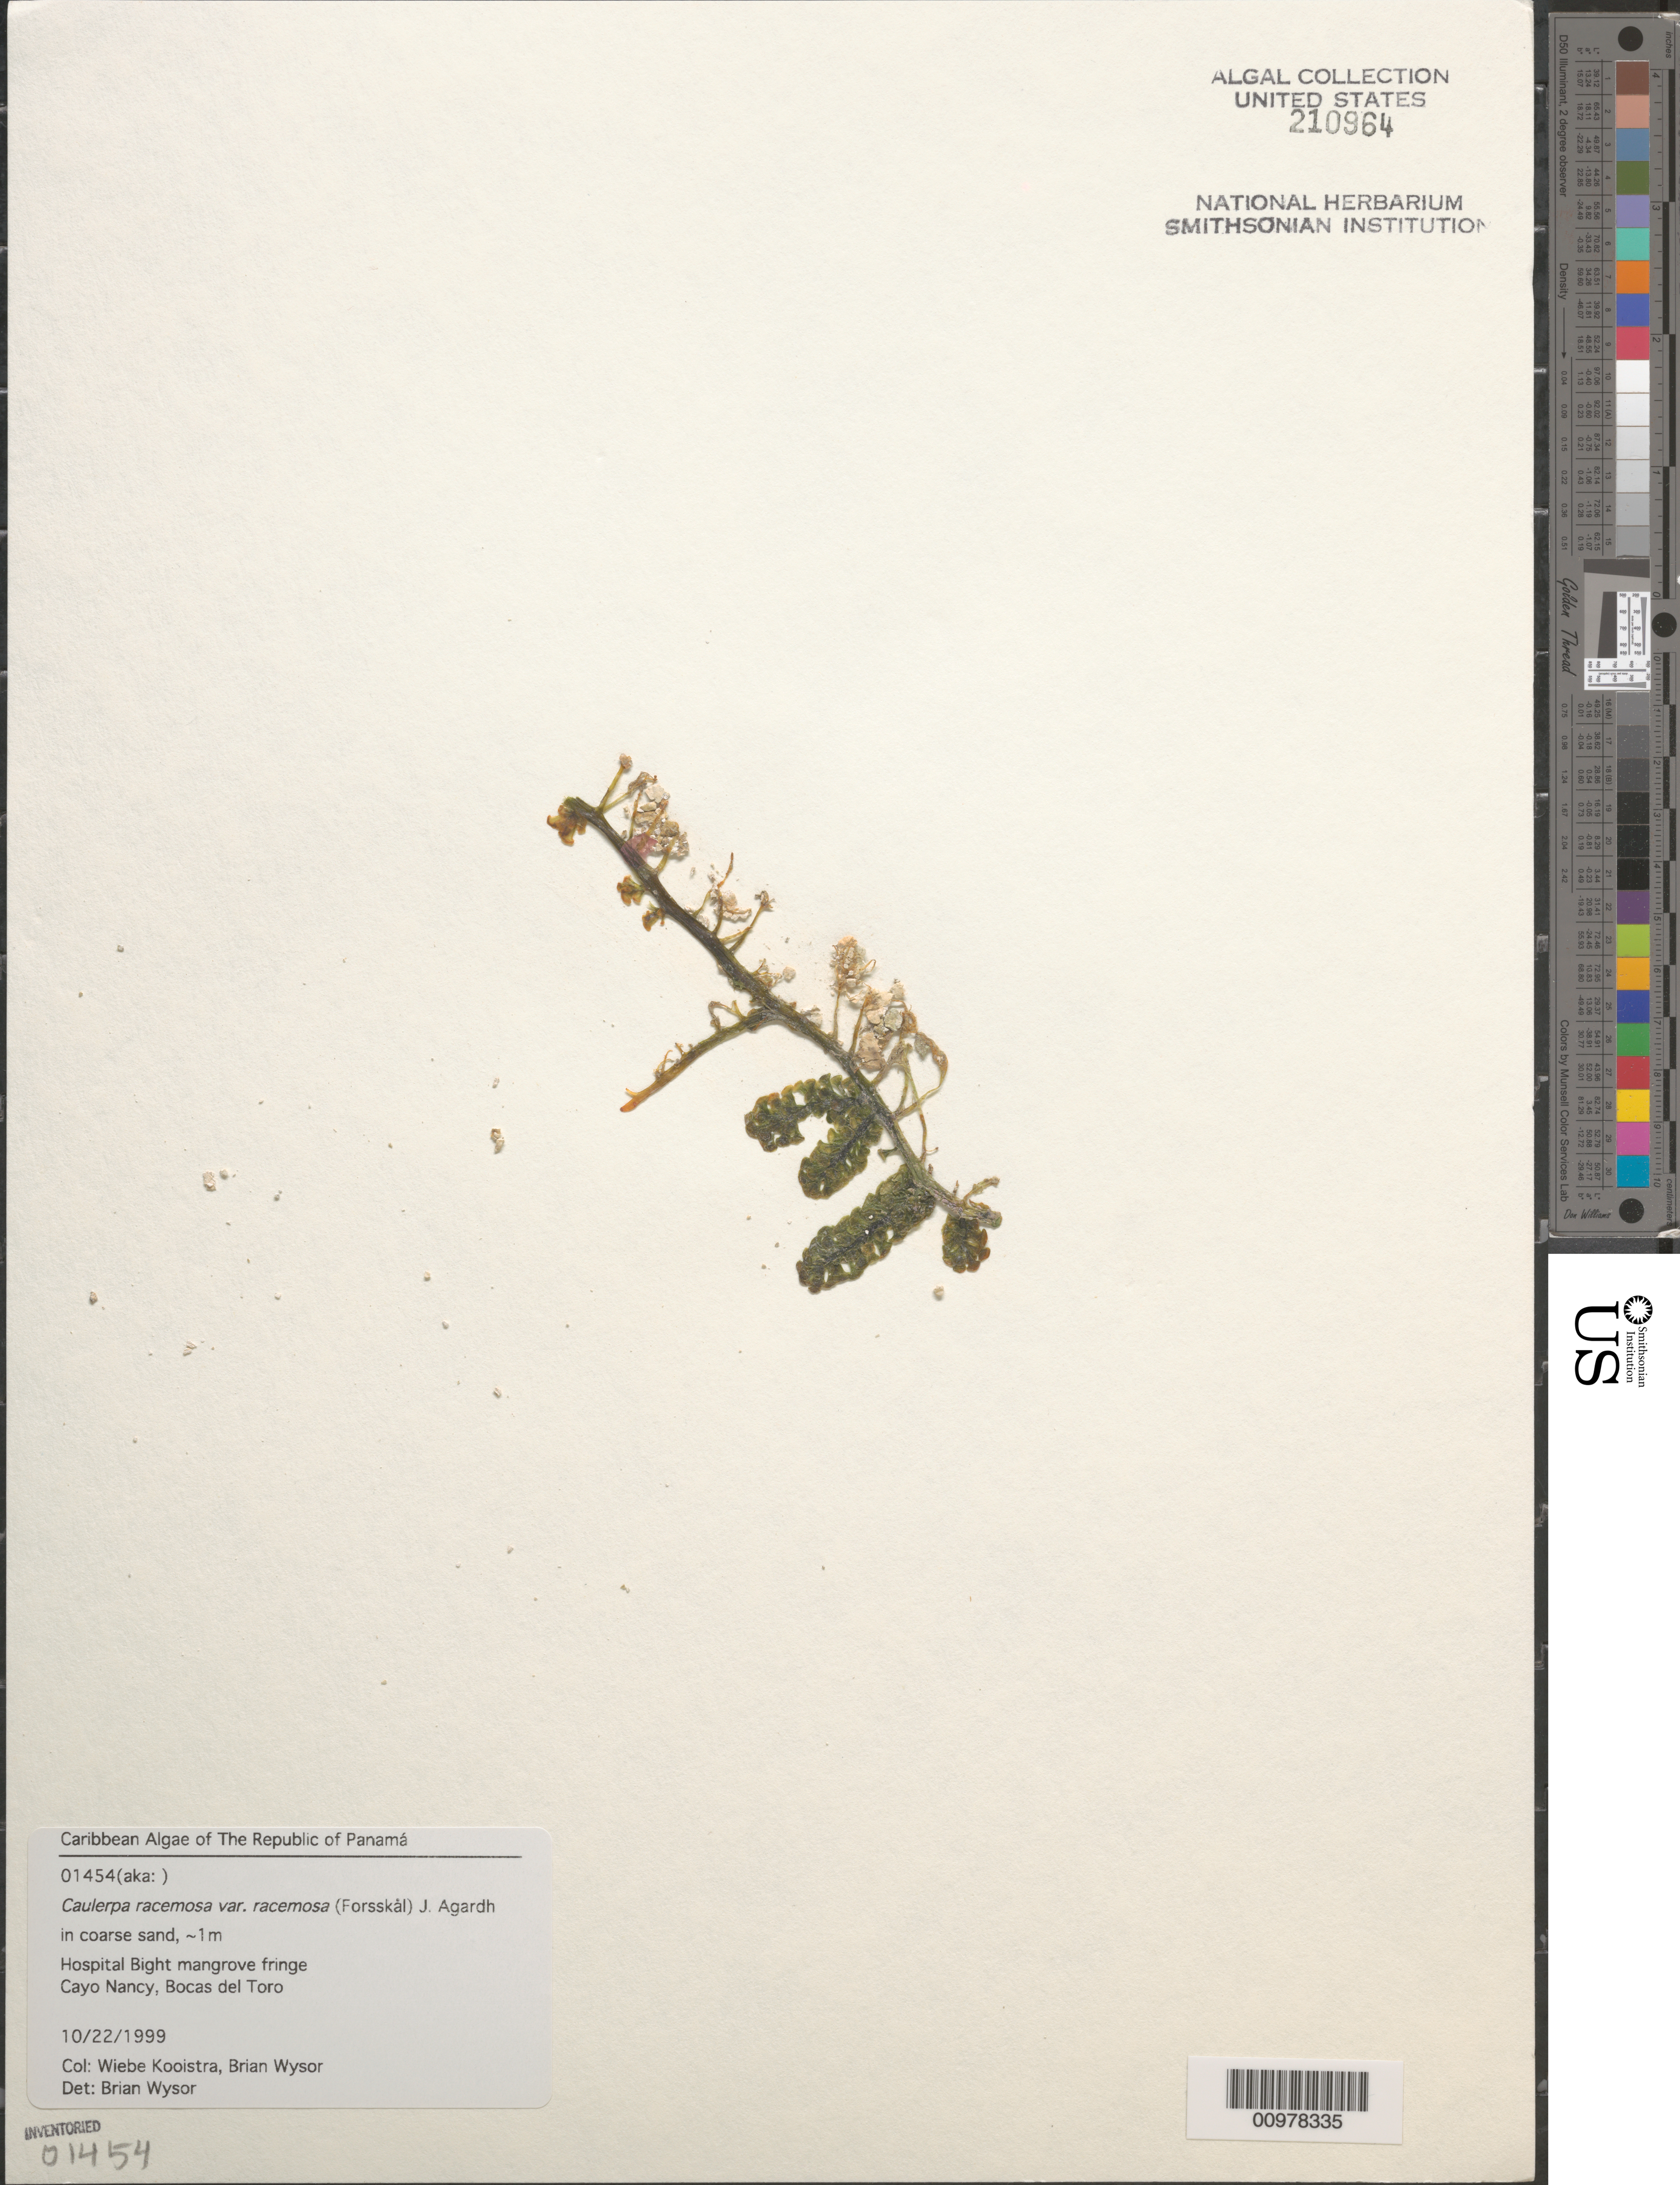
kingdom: Plantae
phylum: Chlorophyta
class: Ulvophyceae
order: Bryopsidales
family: Caulerpaceae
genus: Caulerpa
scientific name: Caulerpa racemosa var. racemosa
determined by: Wysor, B.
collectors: B. Wysor & W. Kooistra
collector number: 01454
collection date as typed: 22 Oct 1999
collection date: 1999-10-22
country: Panama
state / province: Bocas del Toro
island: Cayo Nancy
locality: Hospital Bight mangrove fringe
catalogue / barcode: US 210964